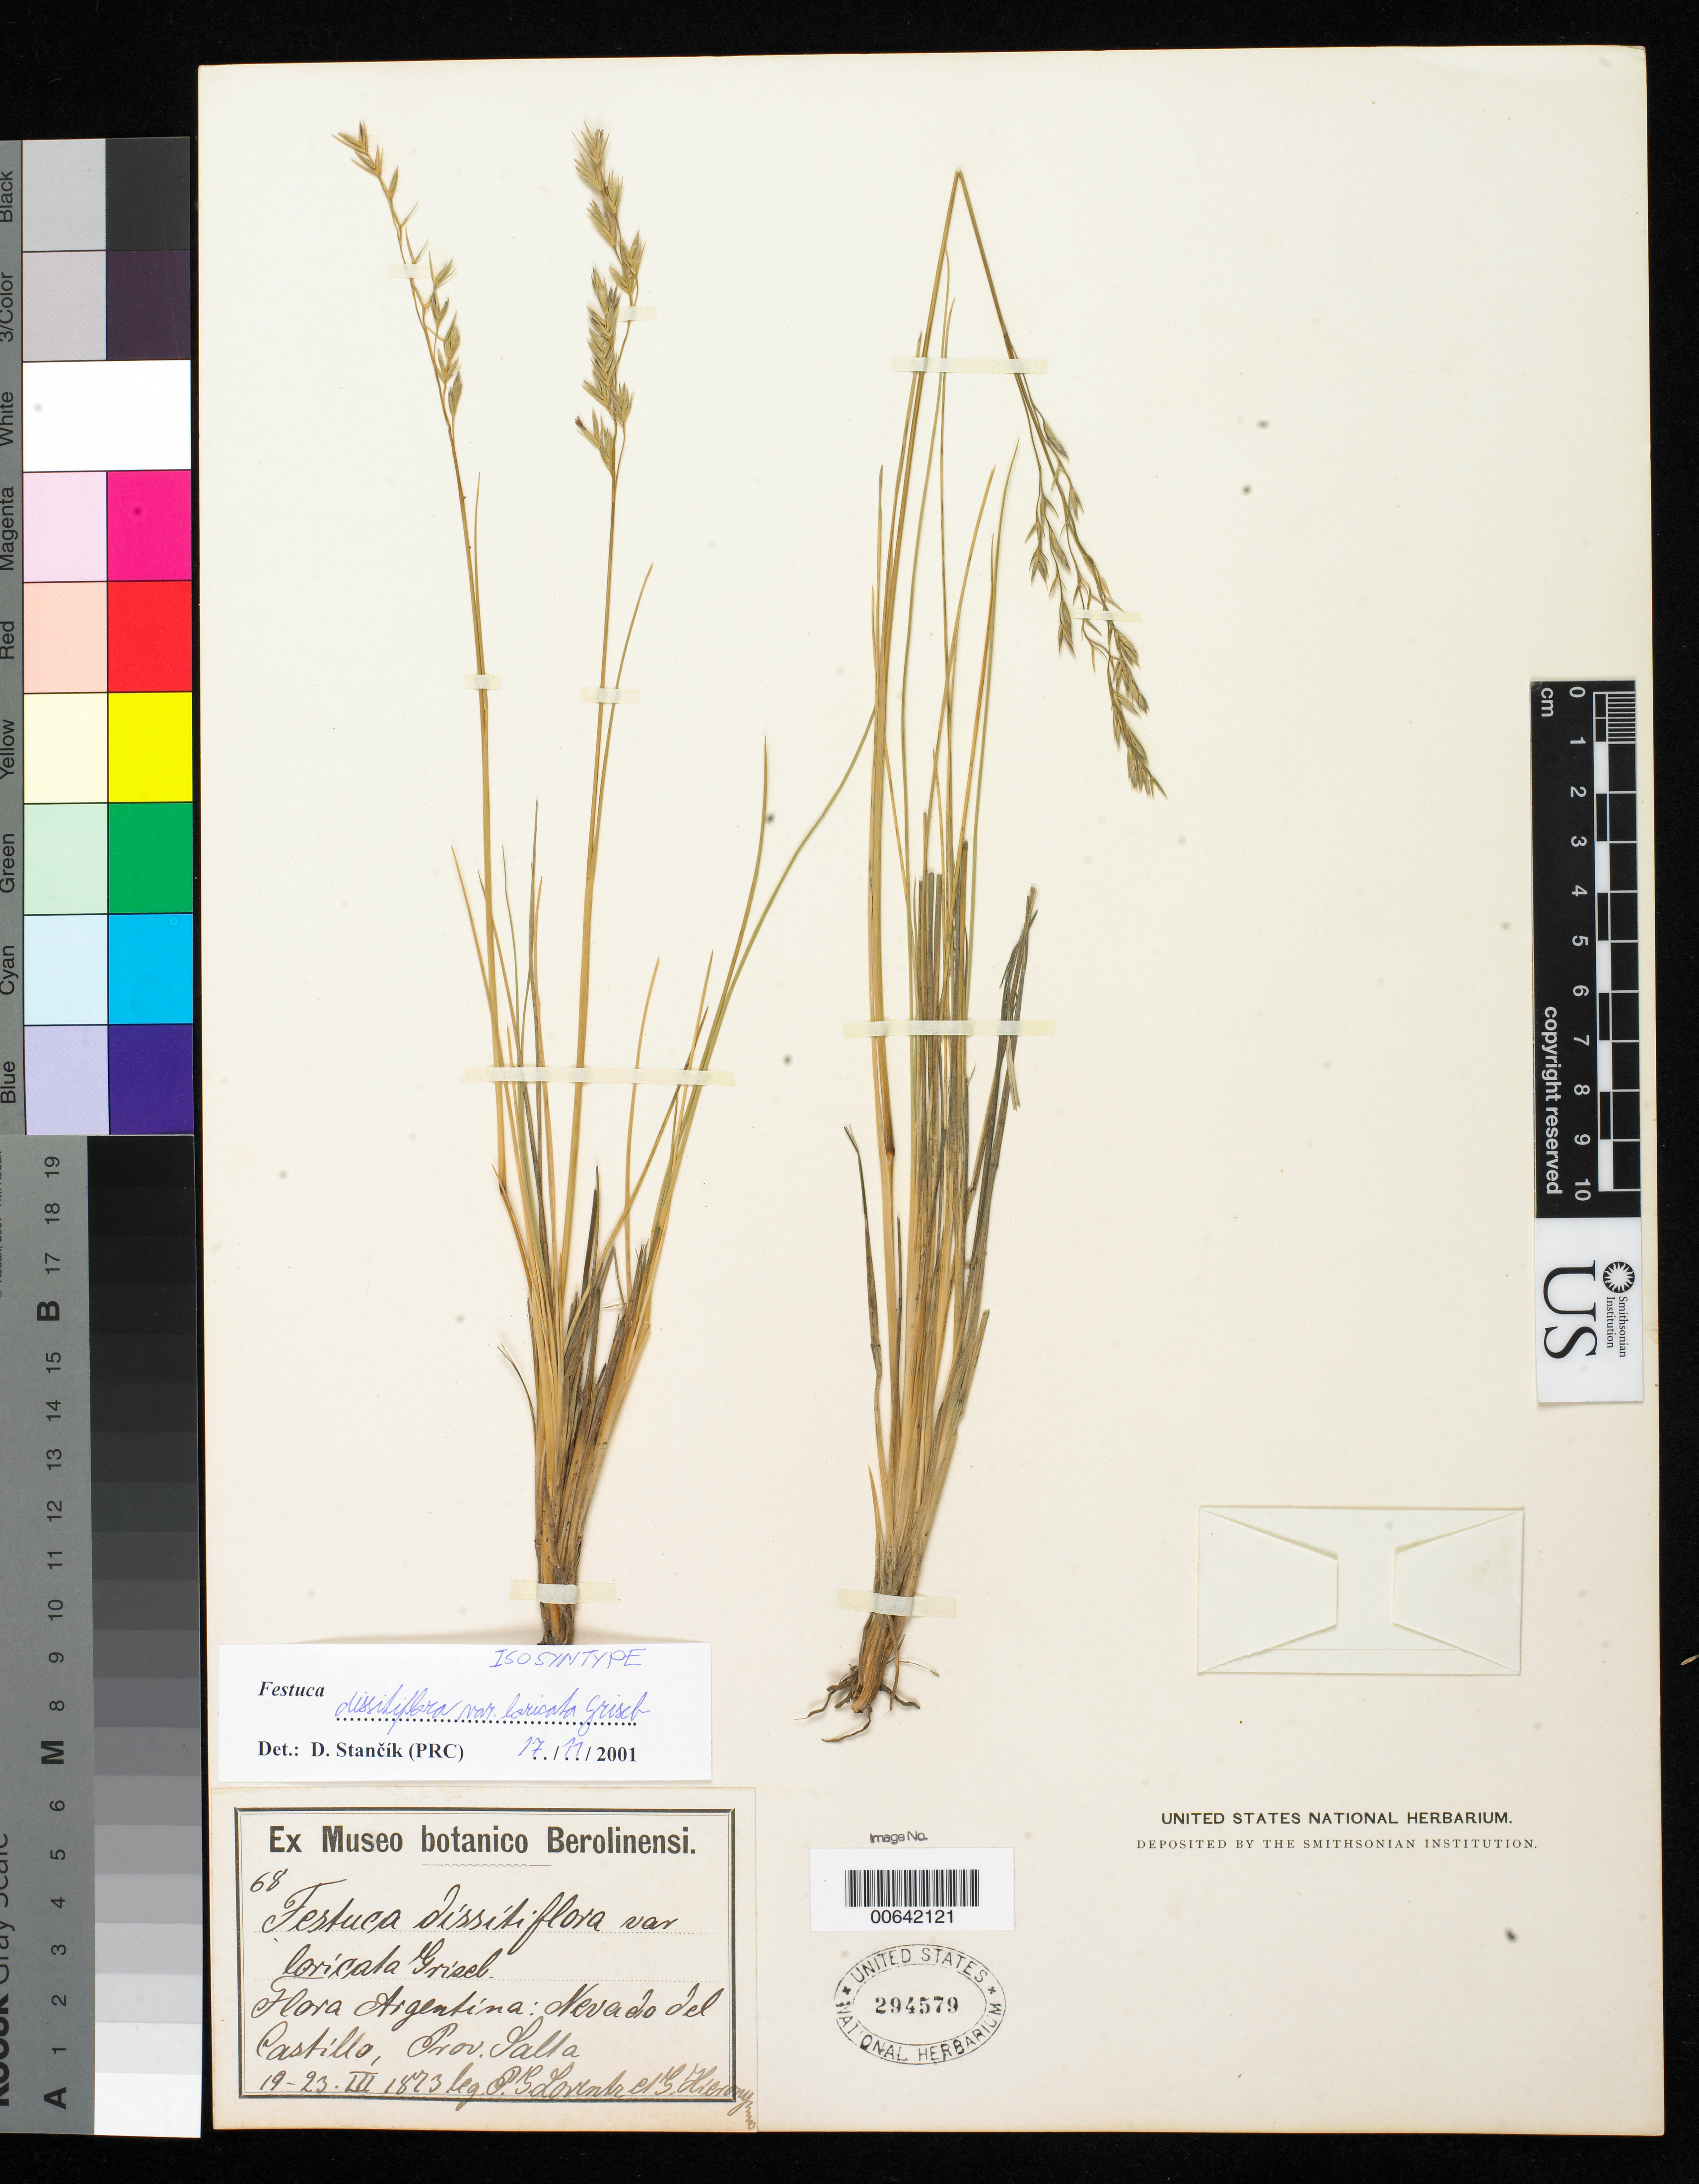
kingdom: Plantae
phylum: Tracheophyta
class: Liliopsida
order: Poales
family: Poaceae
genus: Festuca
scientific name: Festuca dissitiflora var. loricata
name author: Griseb.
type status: Isosyntype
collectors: P. G. Lorentz & G. H. Hieronymus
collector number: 68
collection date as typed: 19 Mar 1873 to 23 Mar 1873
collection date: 1873-03-19/1873-03-23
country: Argentina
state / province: Salta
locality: Nevado del Castillo.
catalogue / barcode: US 294579